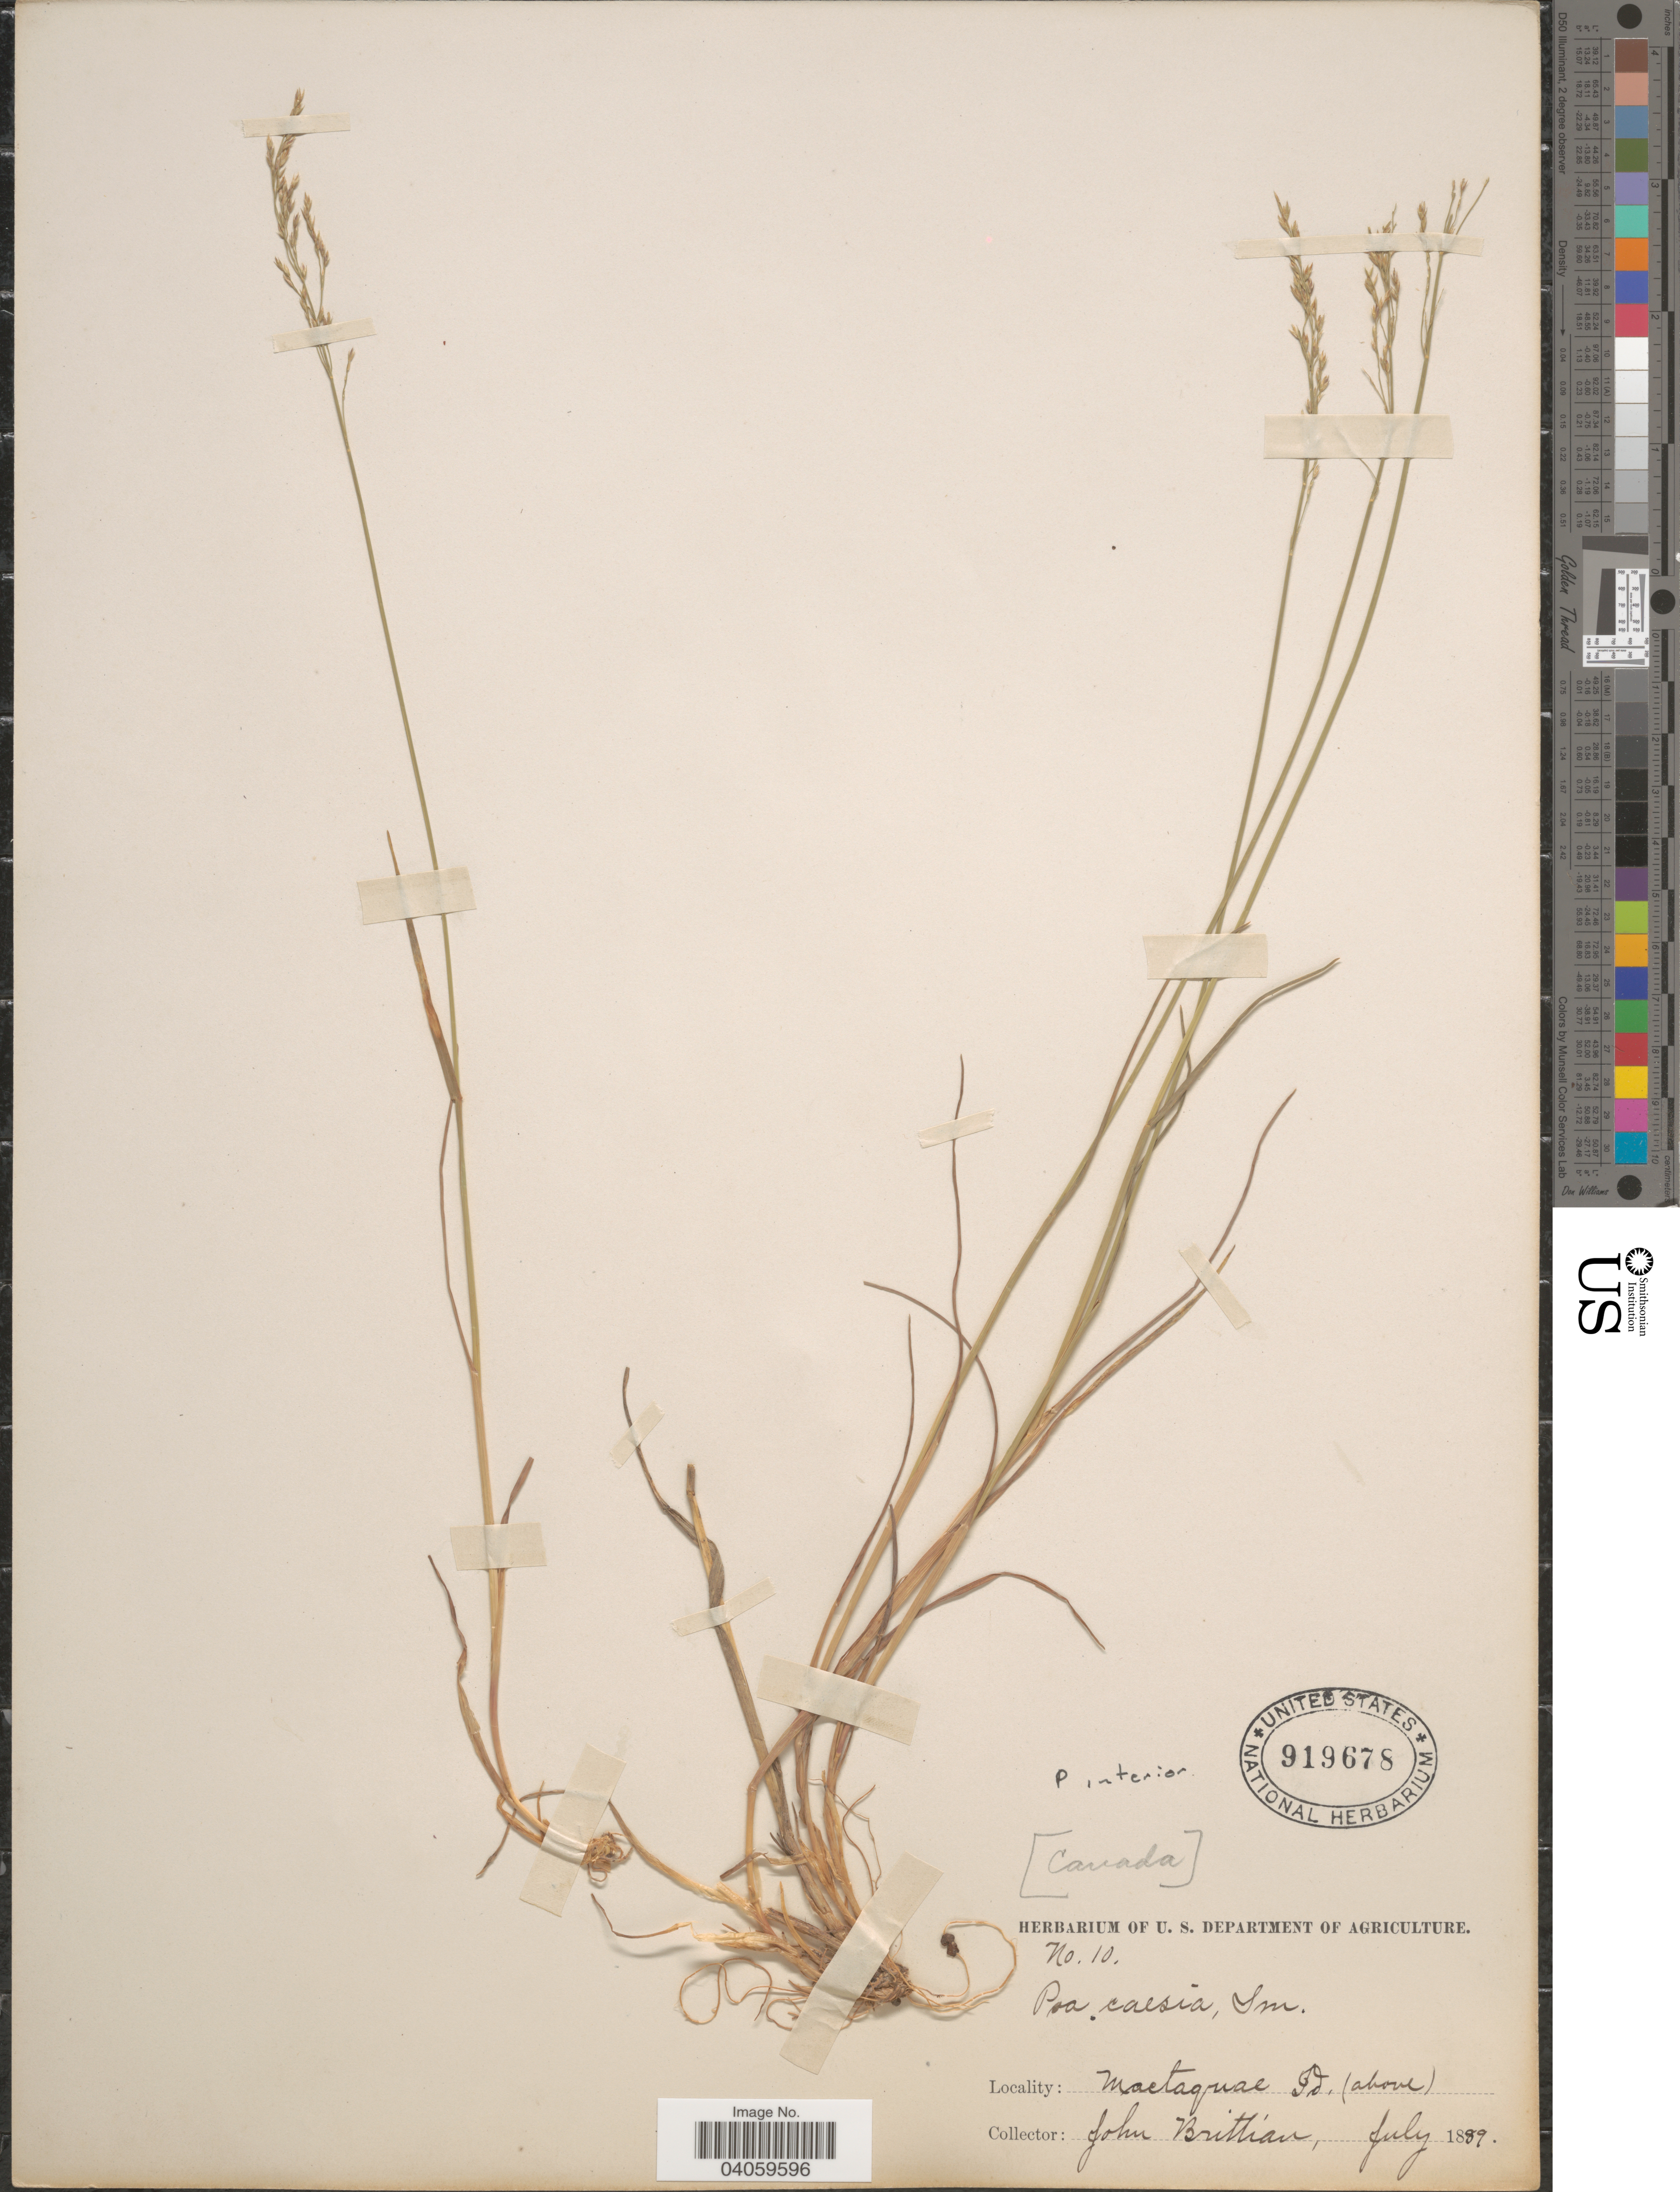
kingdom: Plantae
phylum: Tracheophyta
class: Liliopsida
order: Poales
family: Poaceae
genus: Poa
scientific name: Poa interior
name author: Rydb.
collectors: J. Brittian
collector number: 10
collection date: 1839-07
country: Canada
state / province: New Brunswick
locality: Mactaquac Id. (above).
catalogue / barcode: US 919678